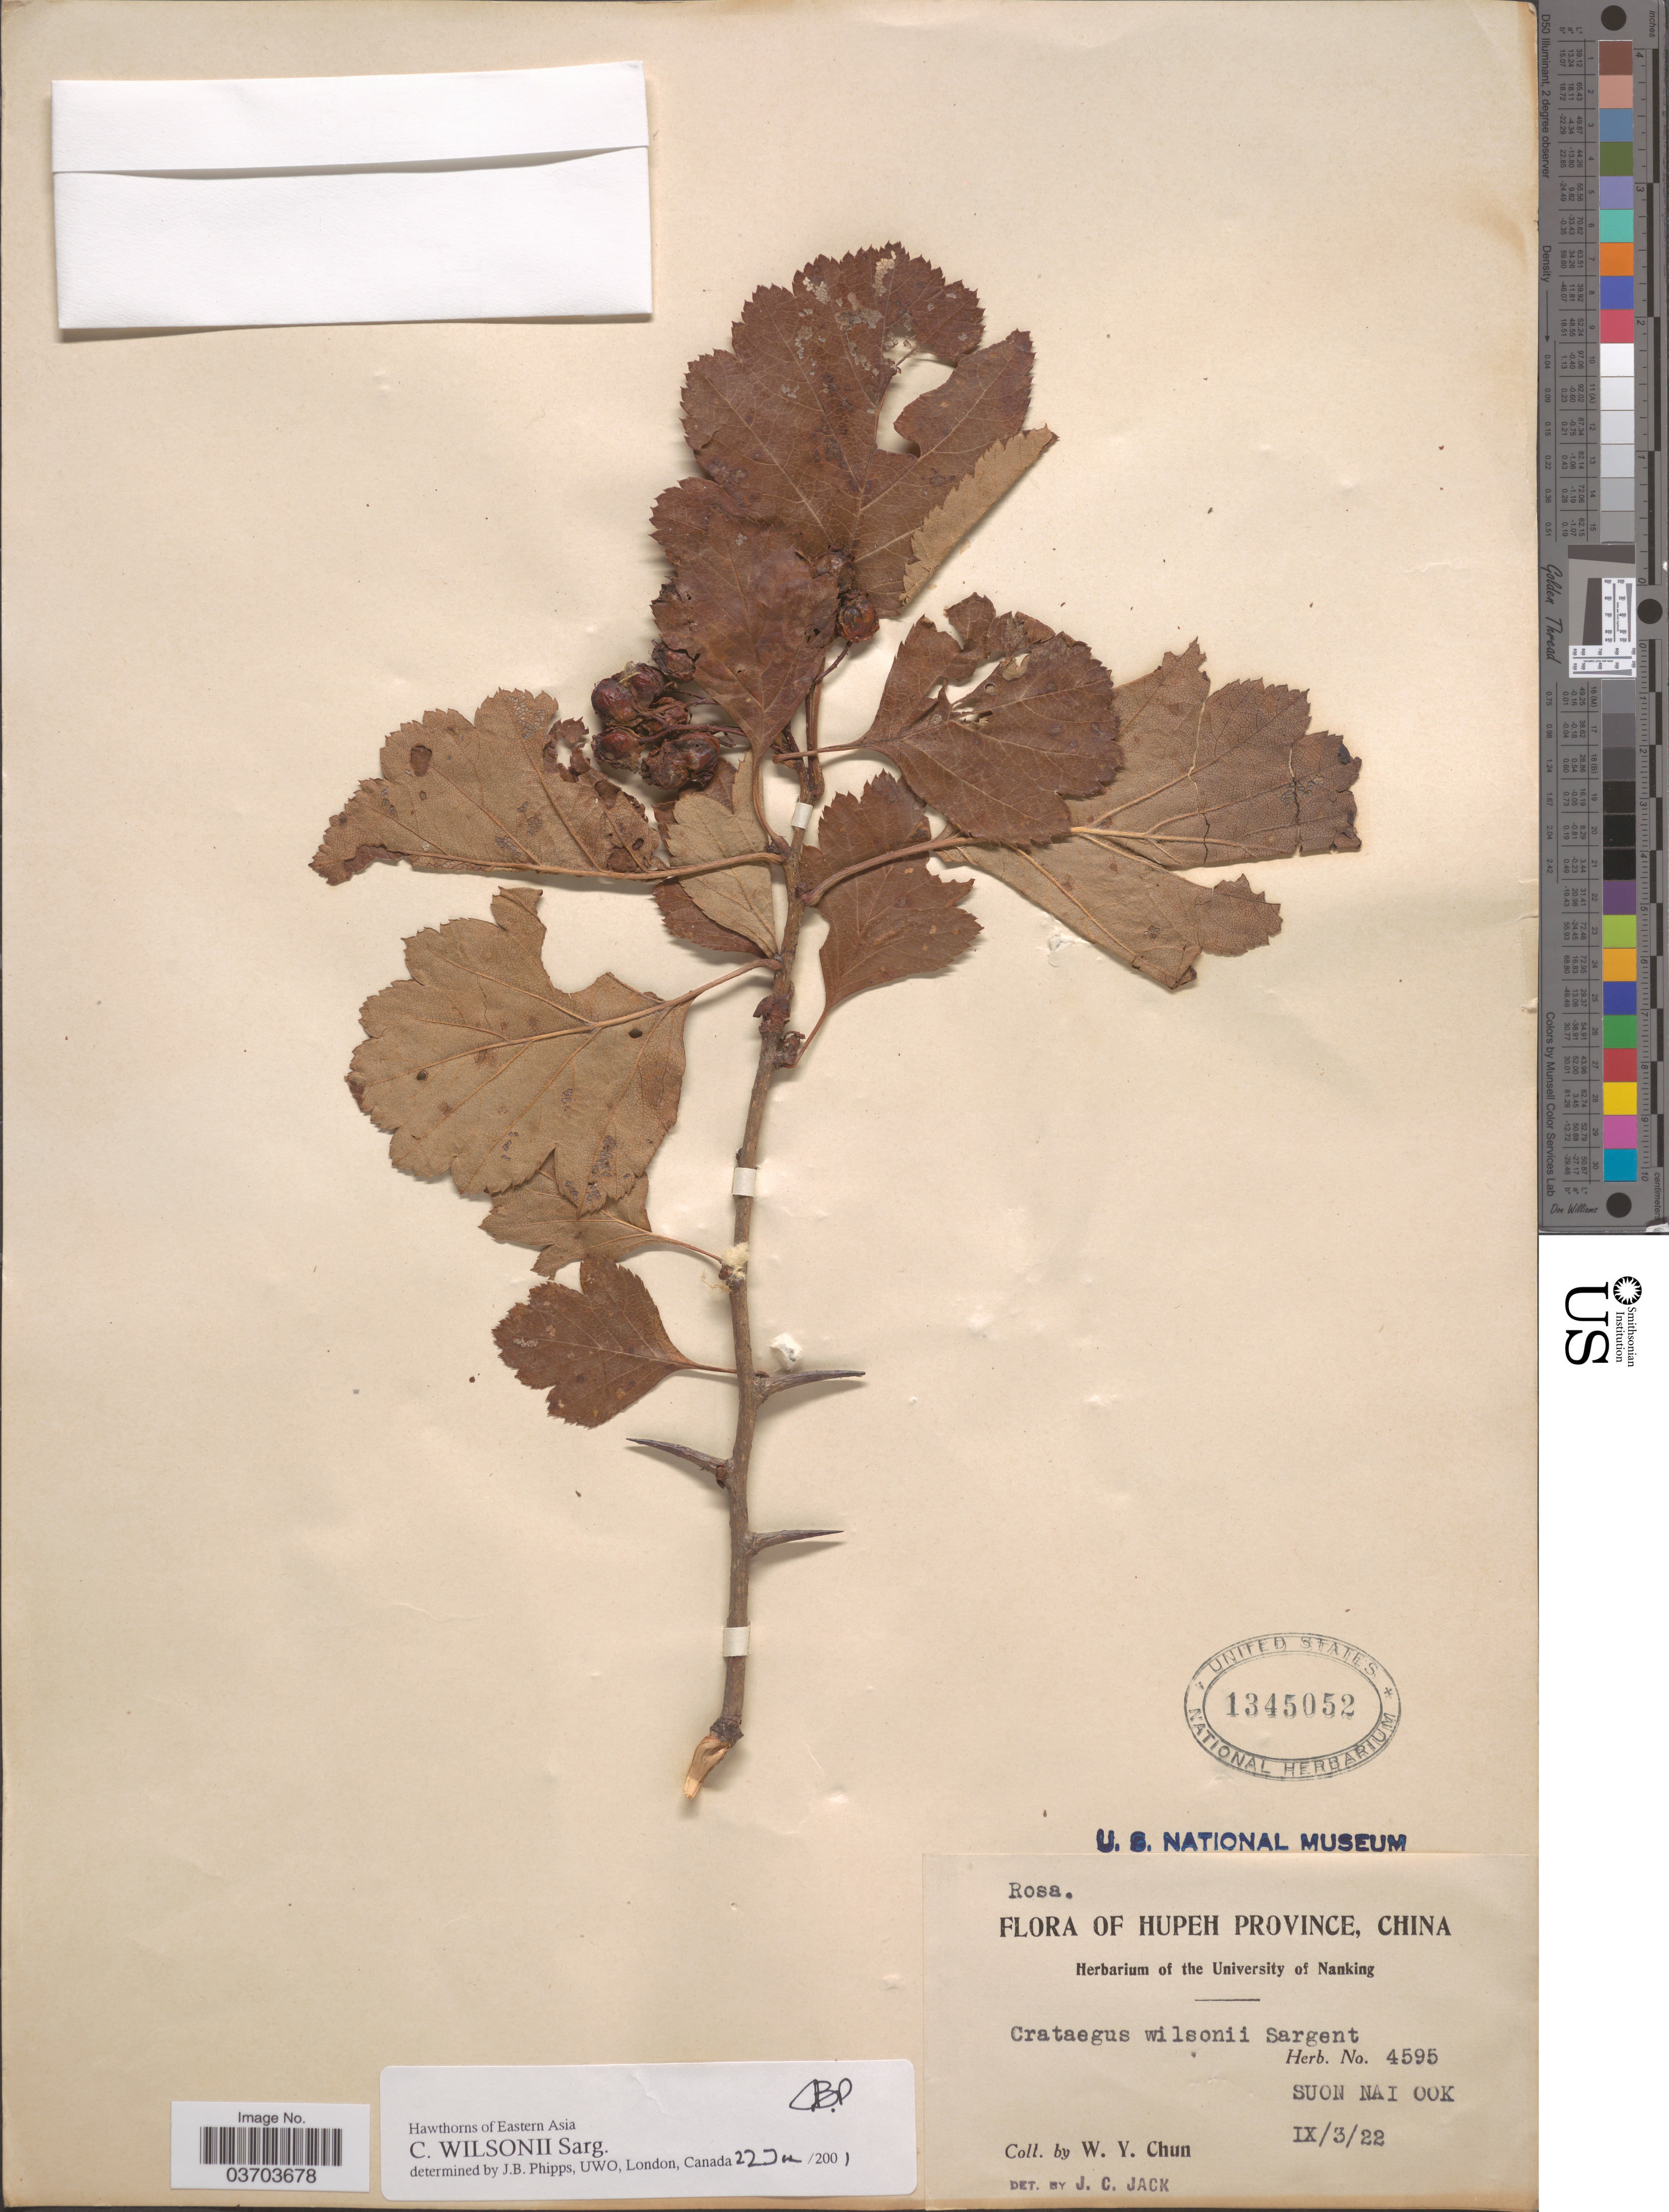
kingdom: Plantae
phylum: Tracheophyta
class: Magnoliopsida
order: Rosales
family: Rosaceae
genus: Crataegus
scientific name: Crataegus wilsonii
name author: Sarg.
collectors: W. Y. Chun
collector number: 4595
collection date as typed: Transcribed d/m/y: 3/9/22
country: China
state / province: Hubei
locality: Hupeh Province. Suon Nai Ook.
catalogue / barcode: US 1345052